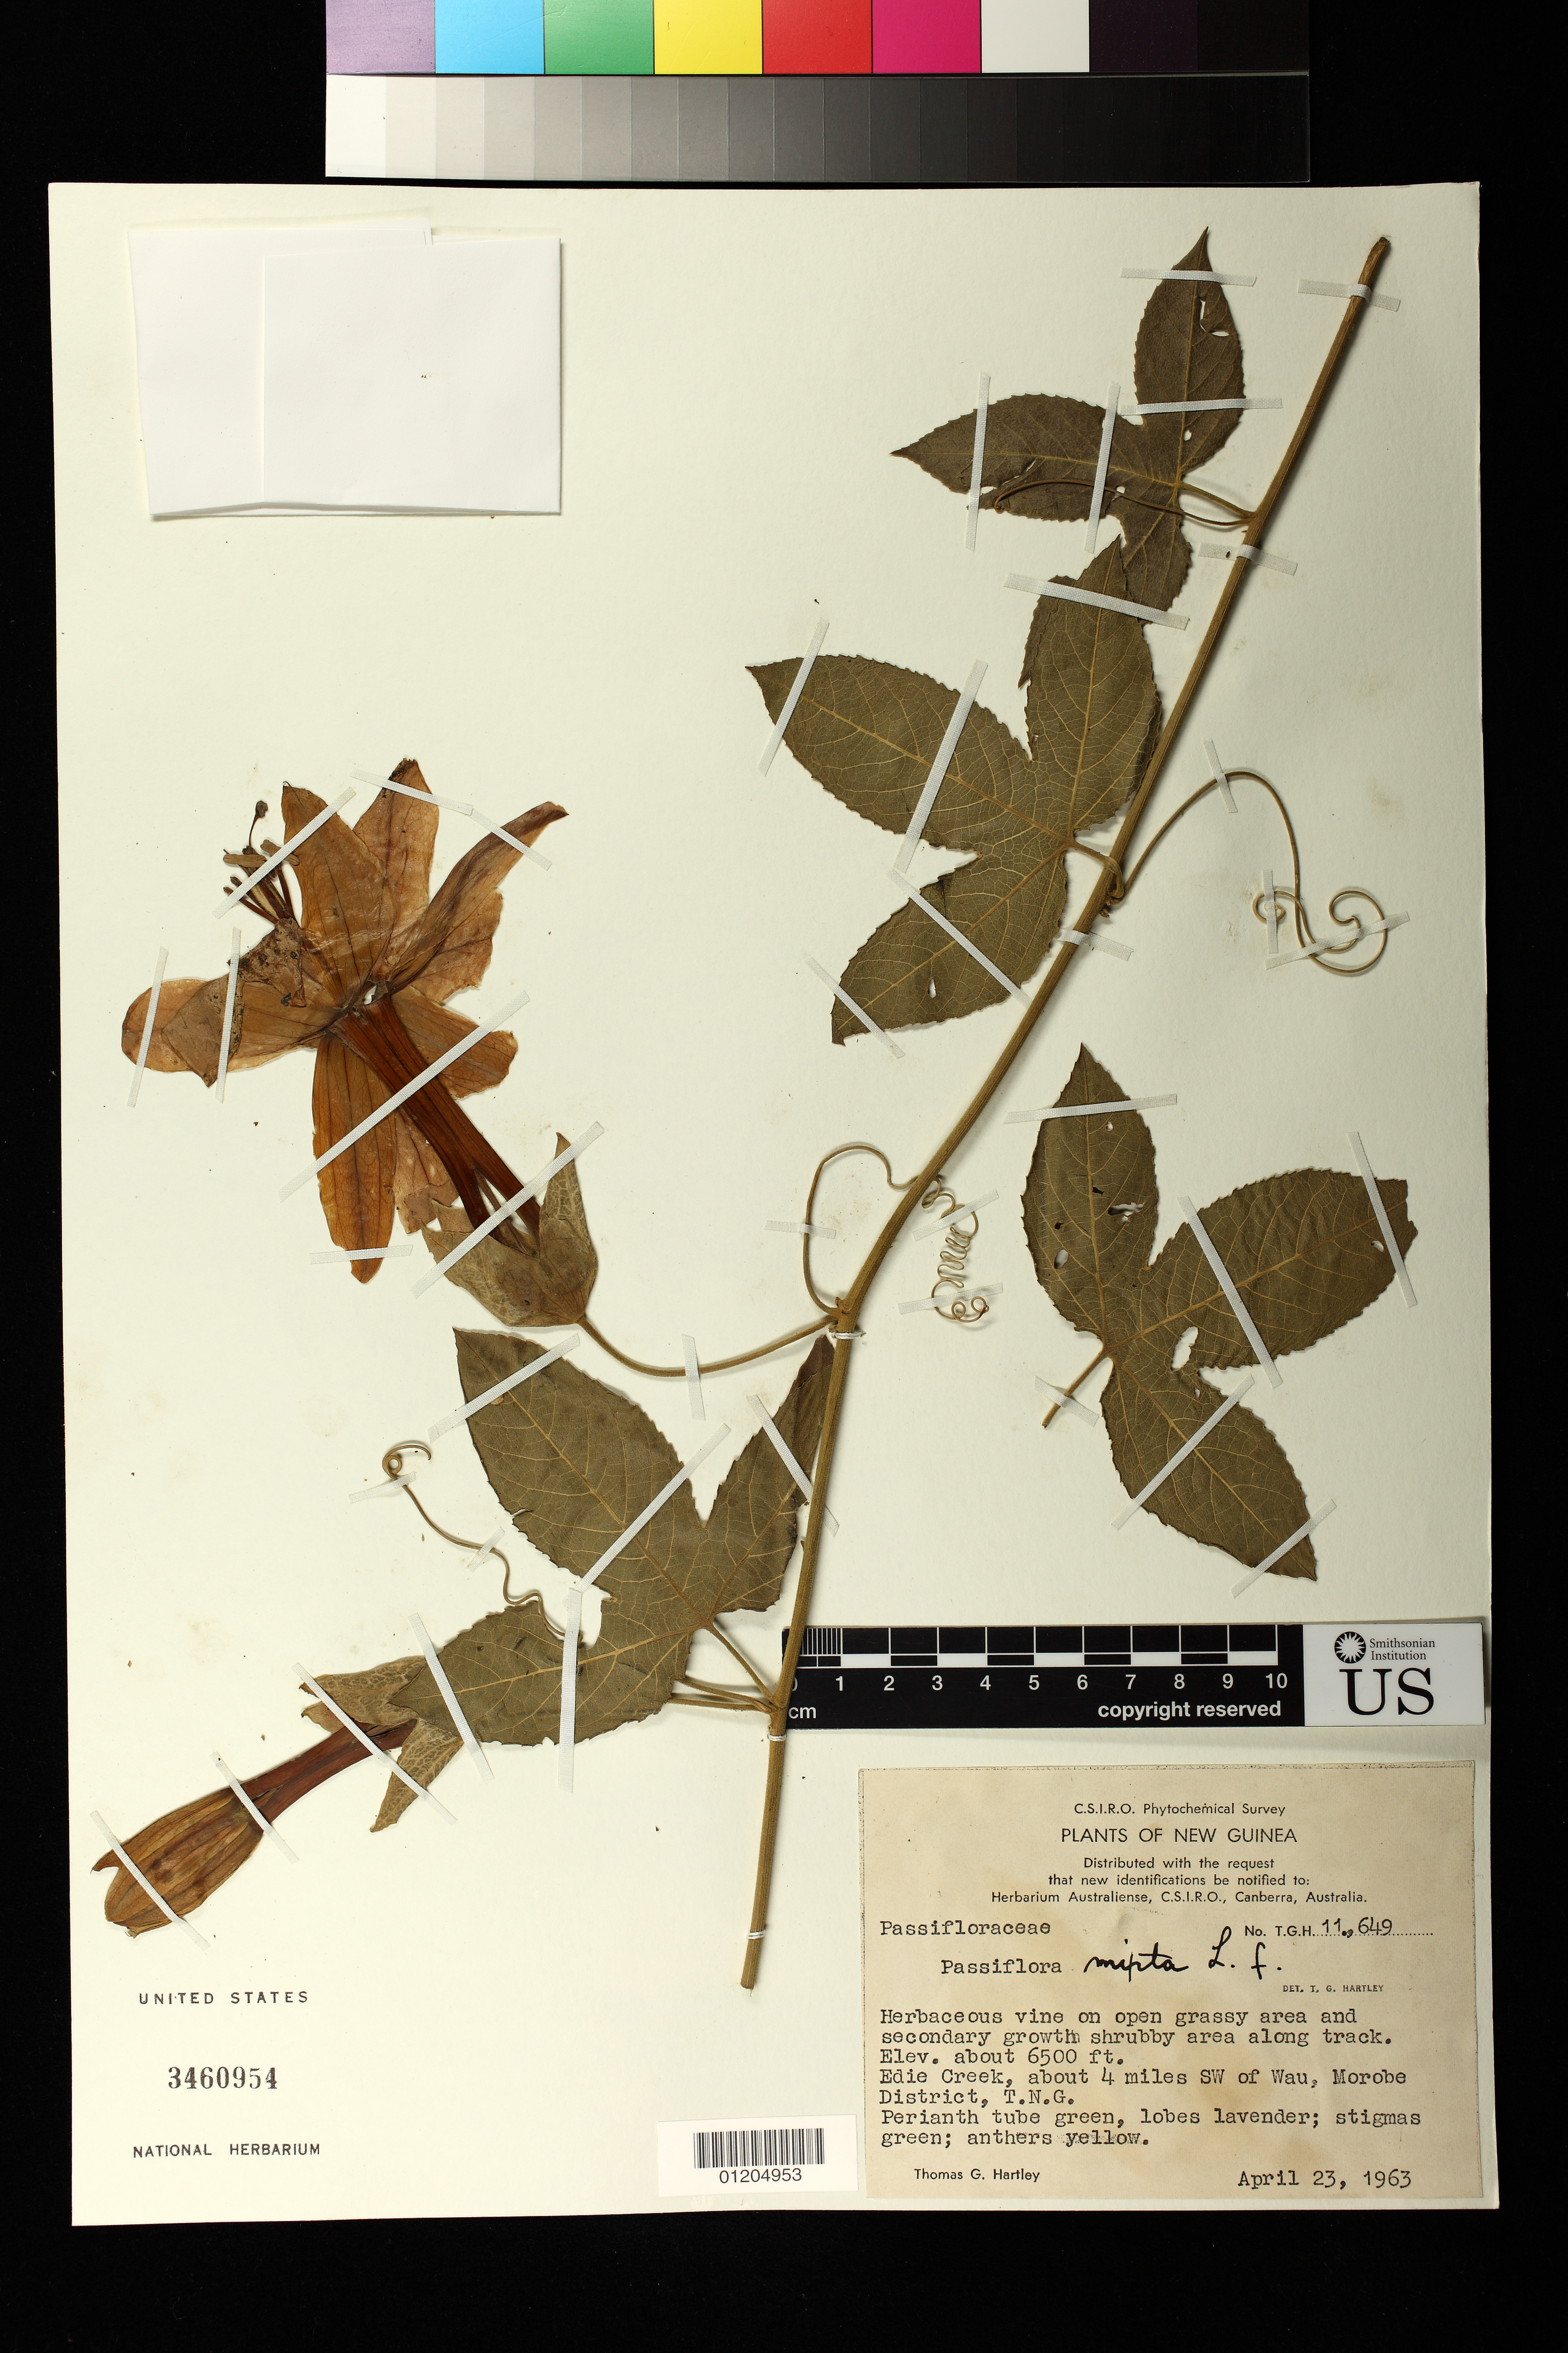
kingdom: Plantae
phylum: Tracheophyta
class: Magnoliopsida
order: Malpighiales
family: Passifloraceae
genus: Passiflora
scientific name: Passiflora mixta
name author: L. f.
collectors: T. G. Hartley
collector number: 11649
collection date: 1963-04-23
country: Papua New Guinea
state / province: Morobe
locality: Edie Creek, about 4 miles SW of Wau, T.N.G.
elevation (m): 1981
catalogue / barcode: US 3460954